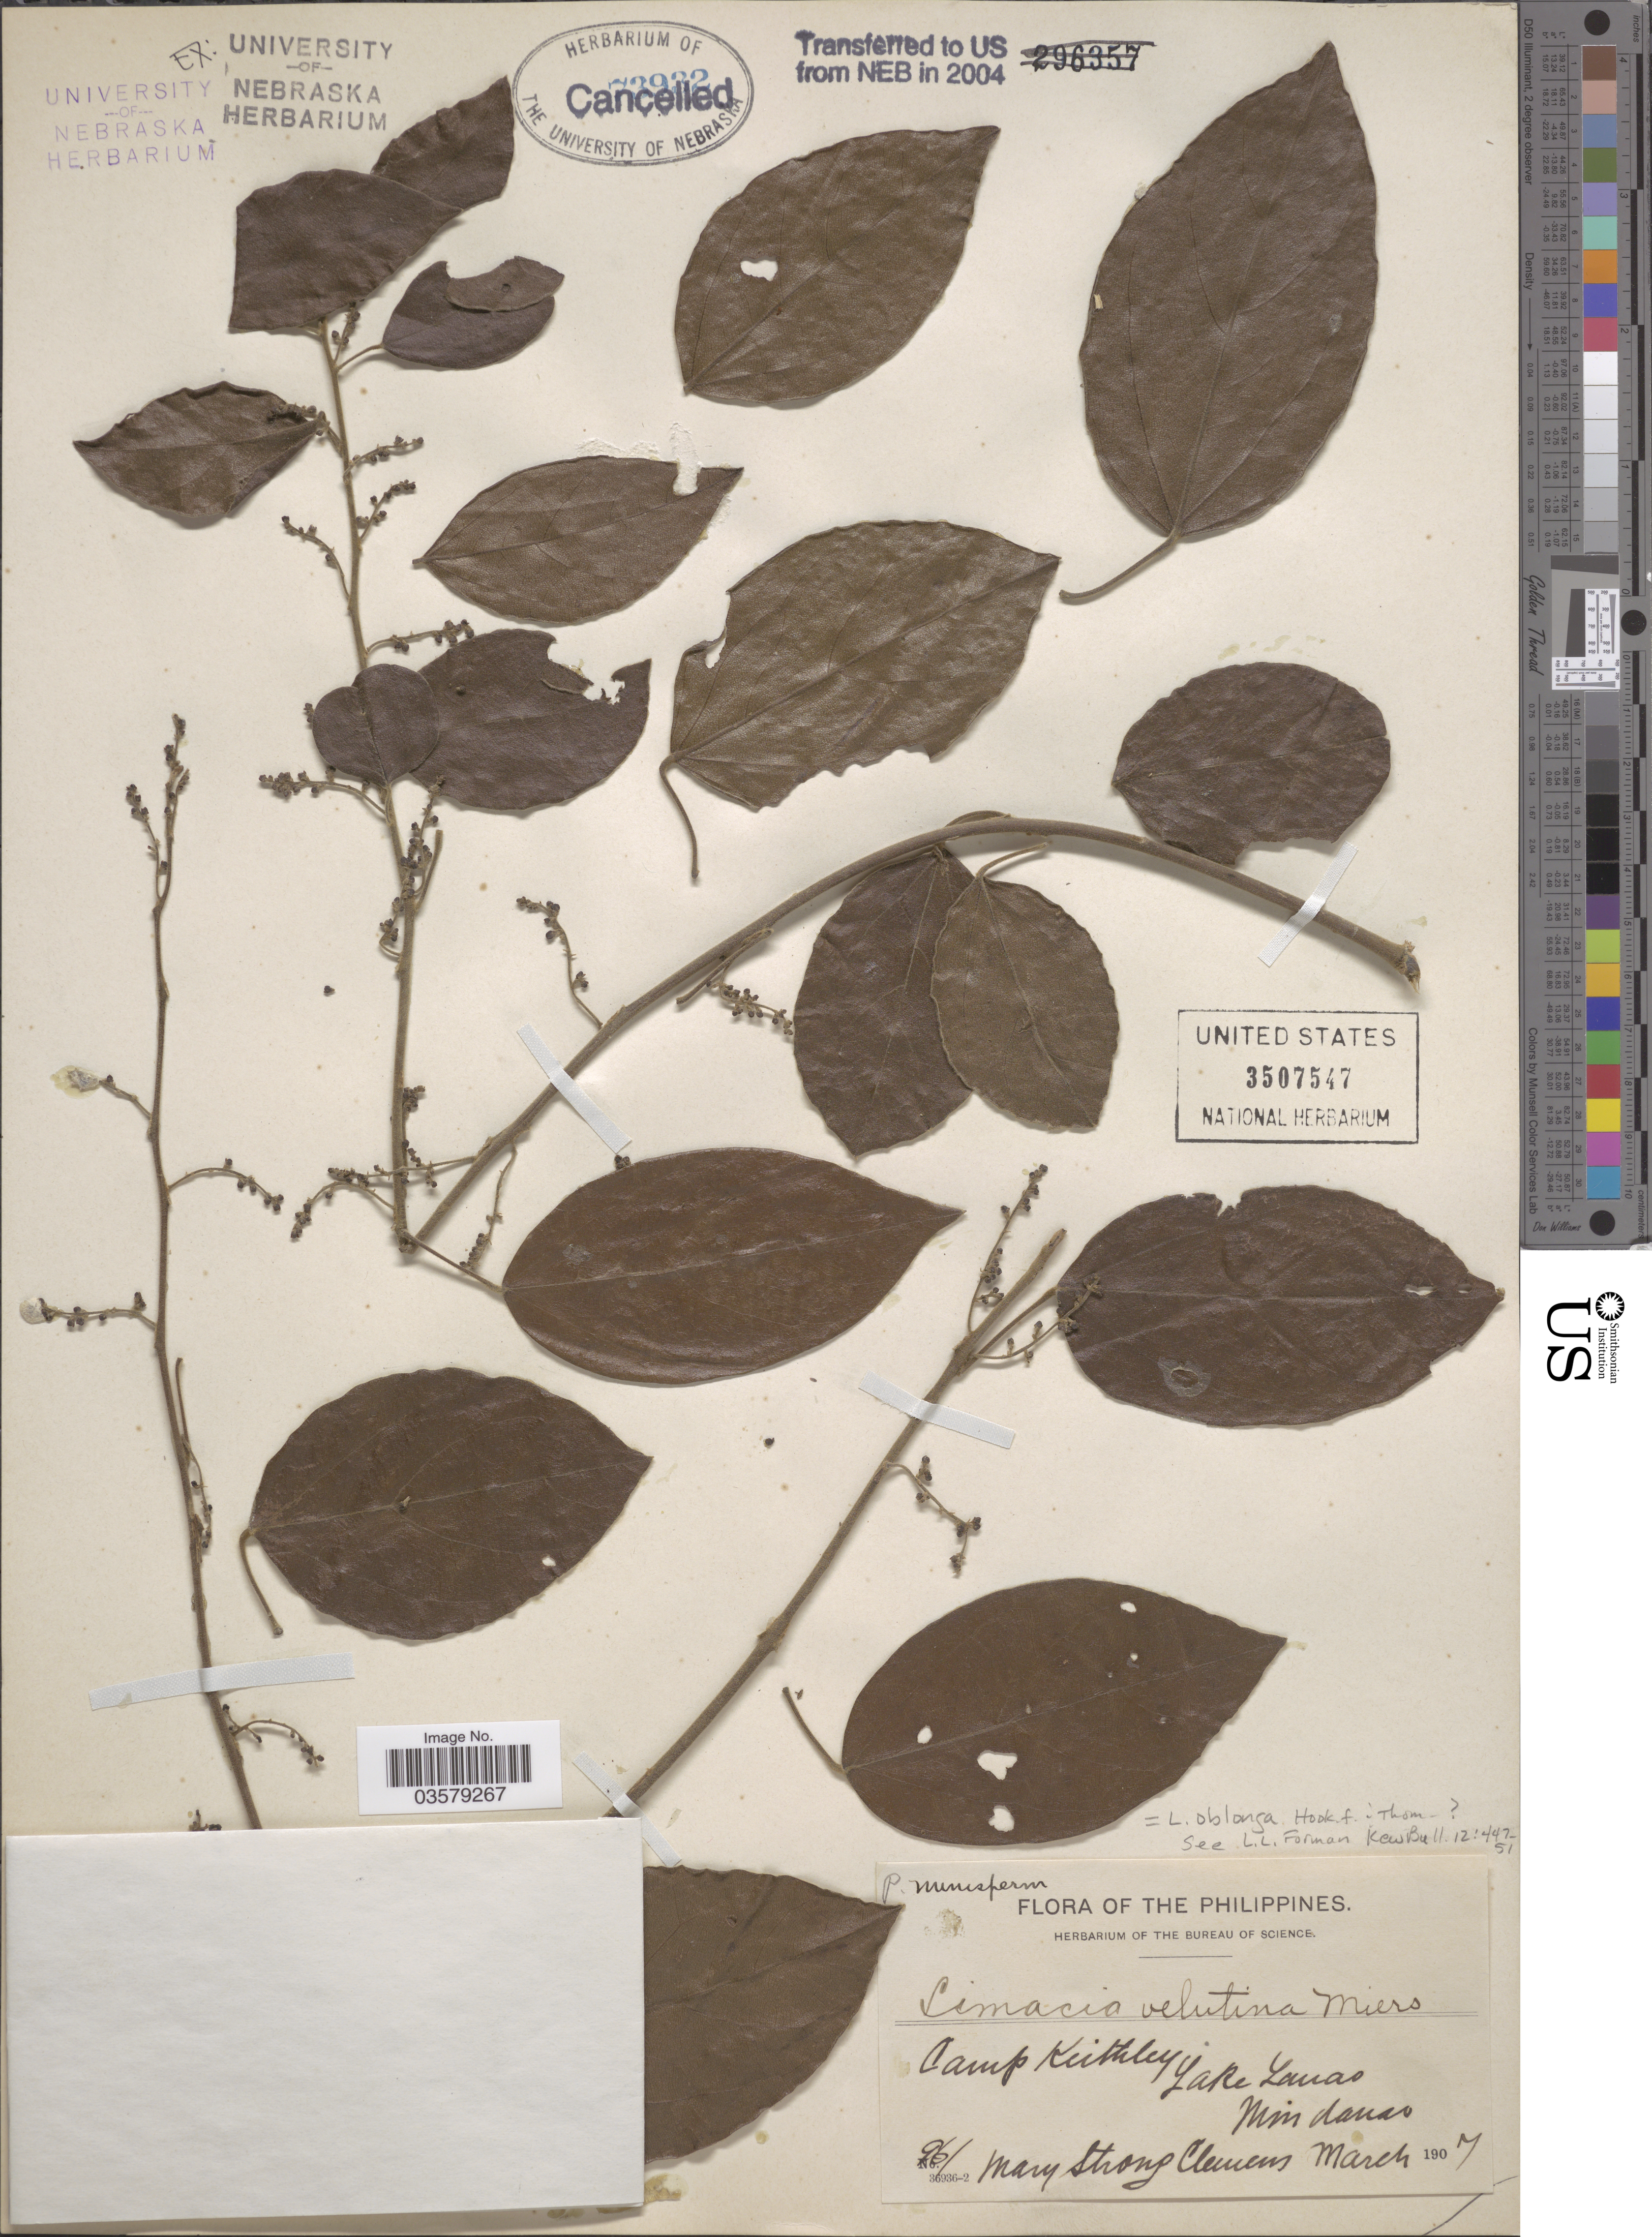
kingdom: Plantae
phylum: Tracheophyta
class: Magnoliopsida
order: Ranunculales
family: Menispermaceae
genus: Limacia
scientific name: Limacia sp.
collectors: M. S. Clemens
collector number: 961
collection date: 1907-03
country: Philippines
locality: Camp Keithley, Lake Lanao, Mindanao.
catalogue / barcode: US 3507547